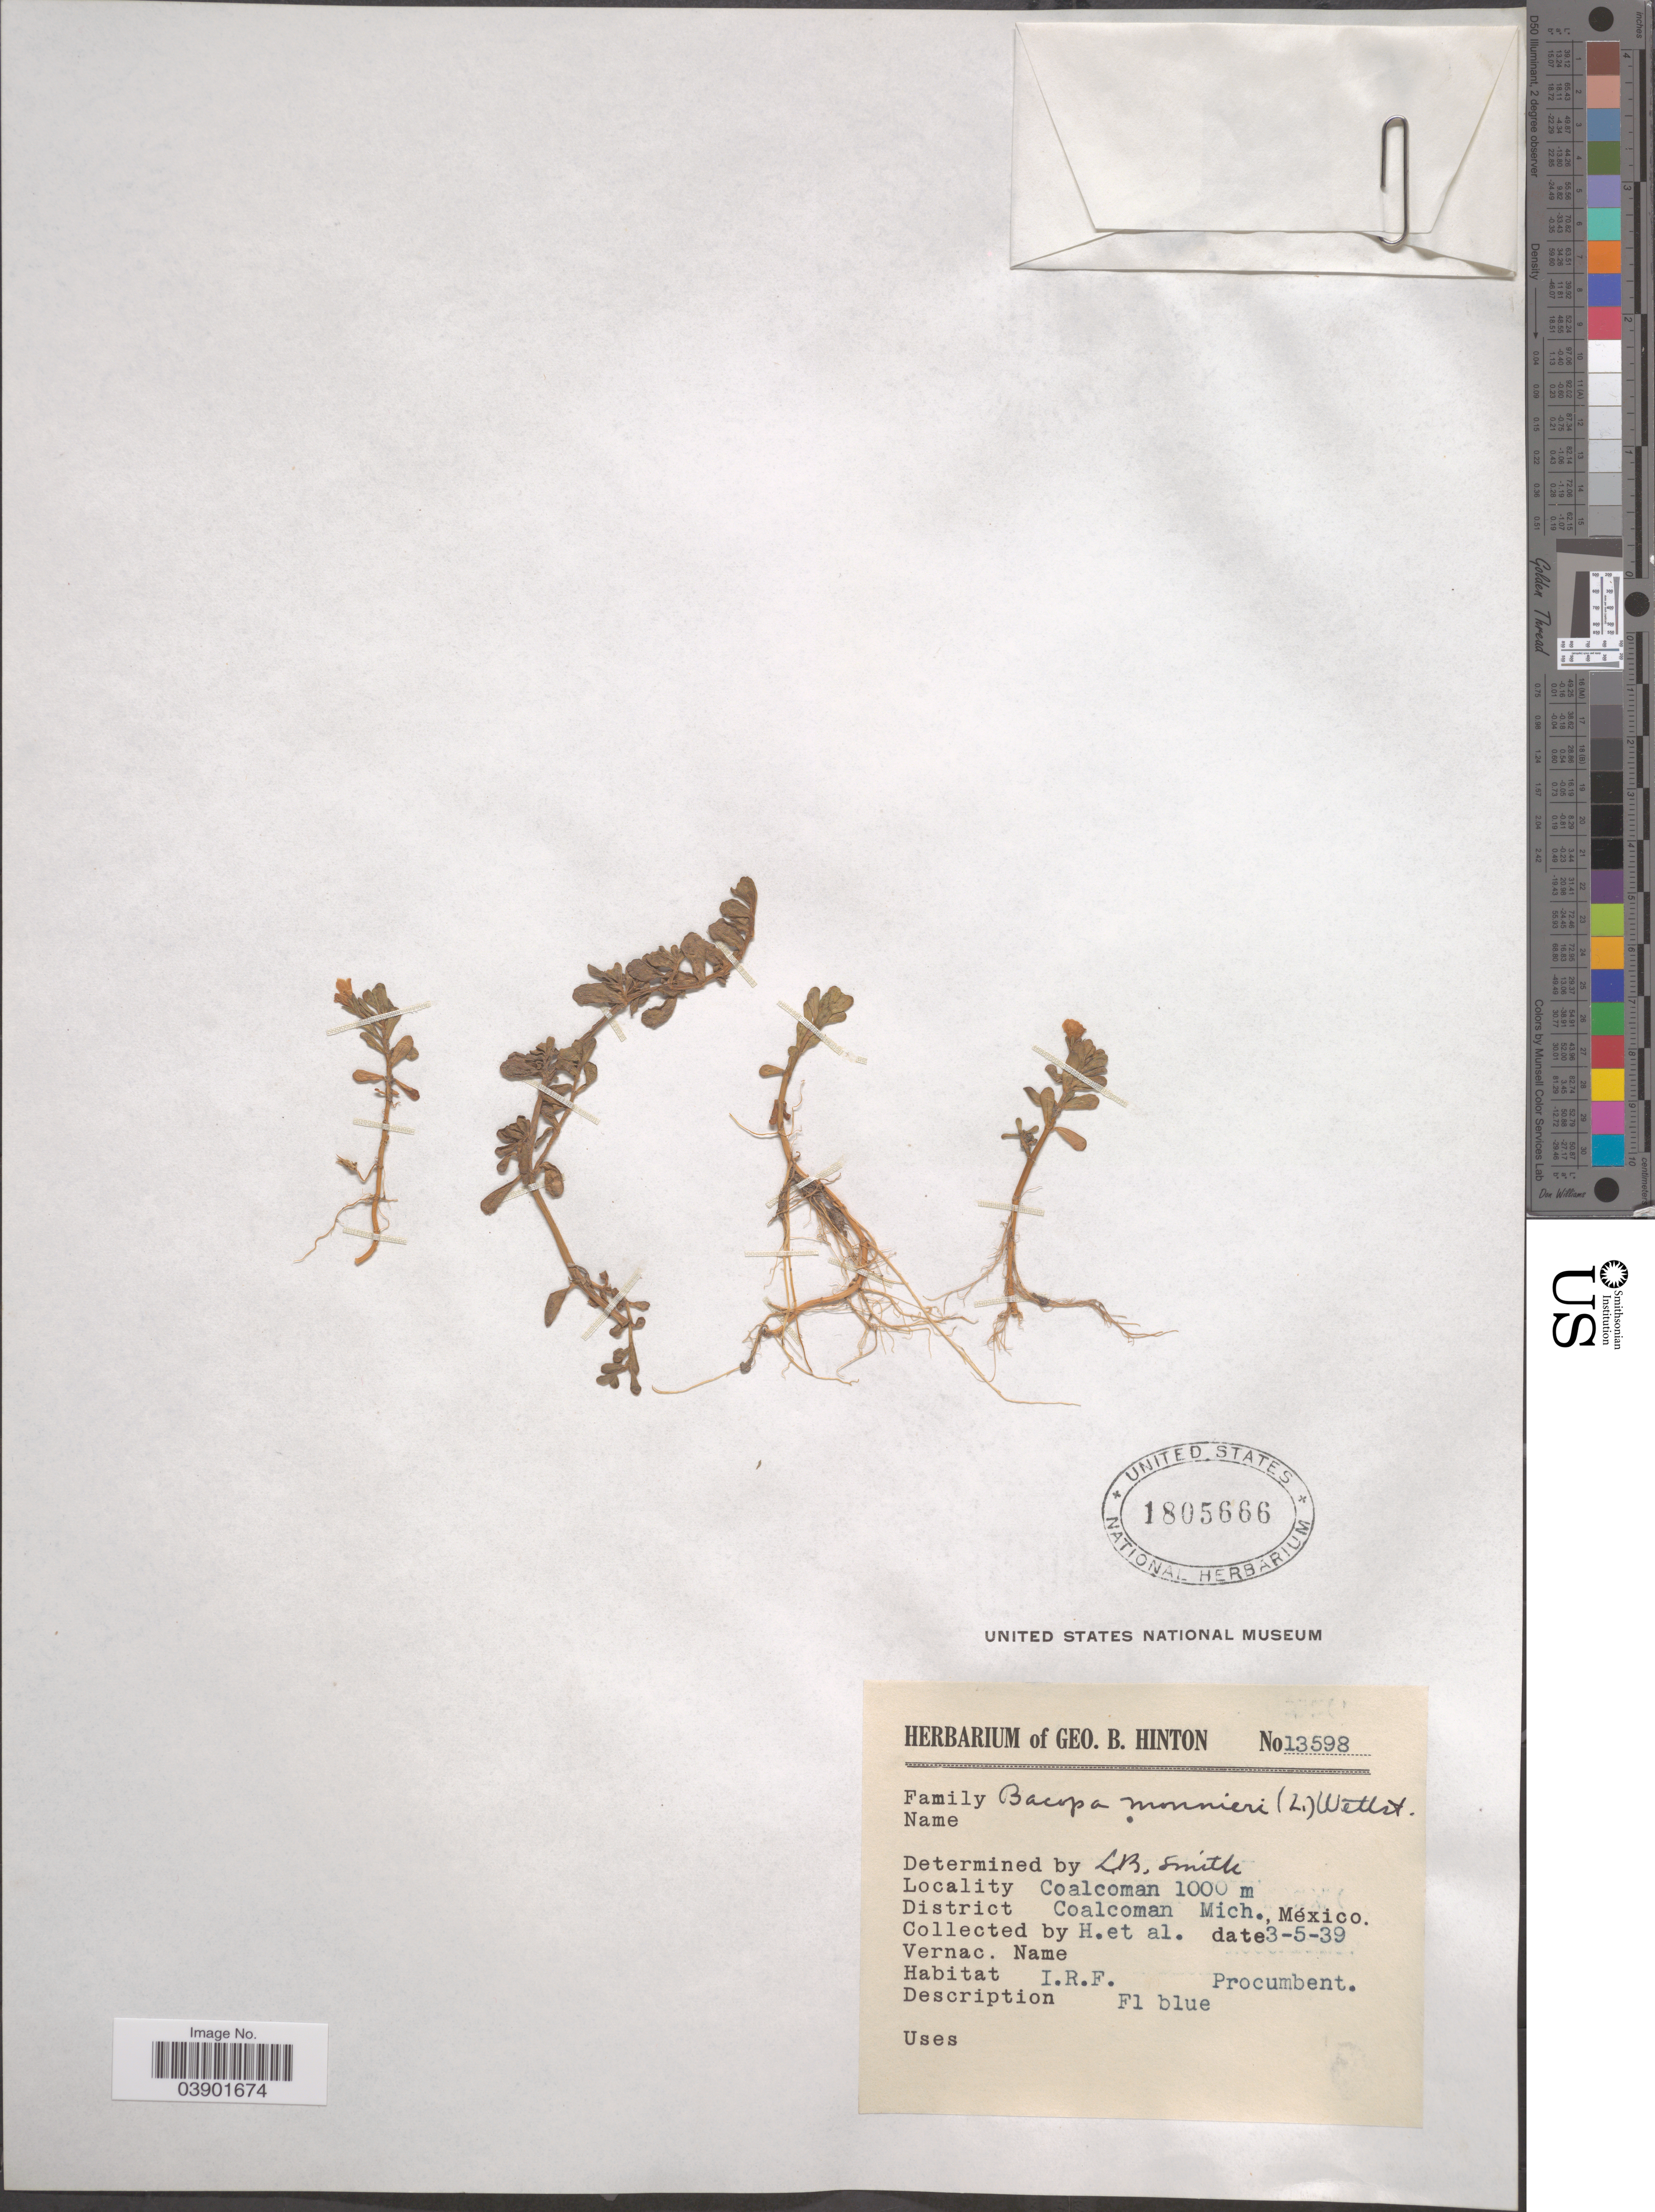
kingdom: Plantae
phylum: Tracheophyta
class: Magnoliopsida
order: Lamiales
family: Plantaginaceae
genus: Bacopa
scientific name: Bacopa monnieri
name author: (L.) Pennell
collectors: G. B. Hinton & et al.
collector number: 13598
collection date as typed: Transcribed d/m/y: 3/5/39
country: Mexico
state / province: Michoacán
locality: Coalcoman. District Coalcoman.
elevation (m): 1000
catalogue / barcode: US 1805666